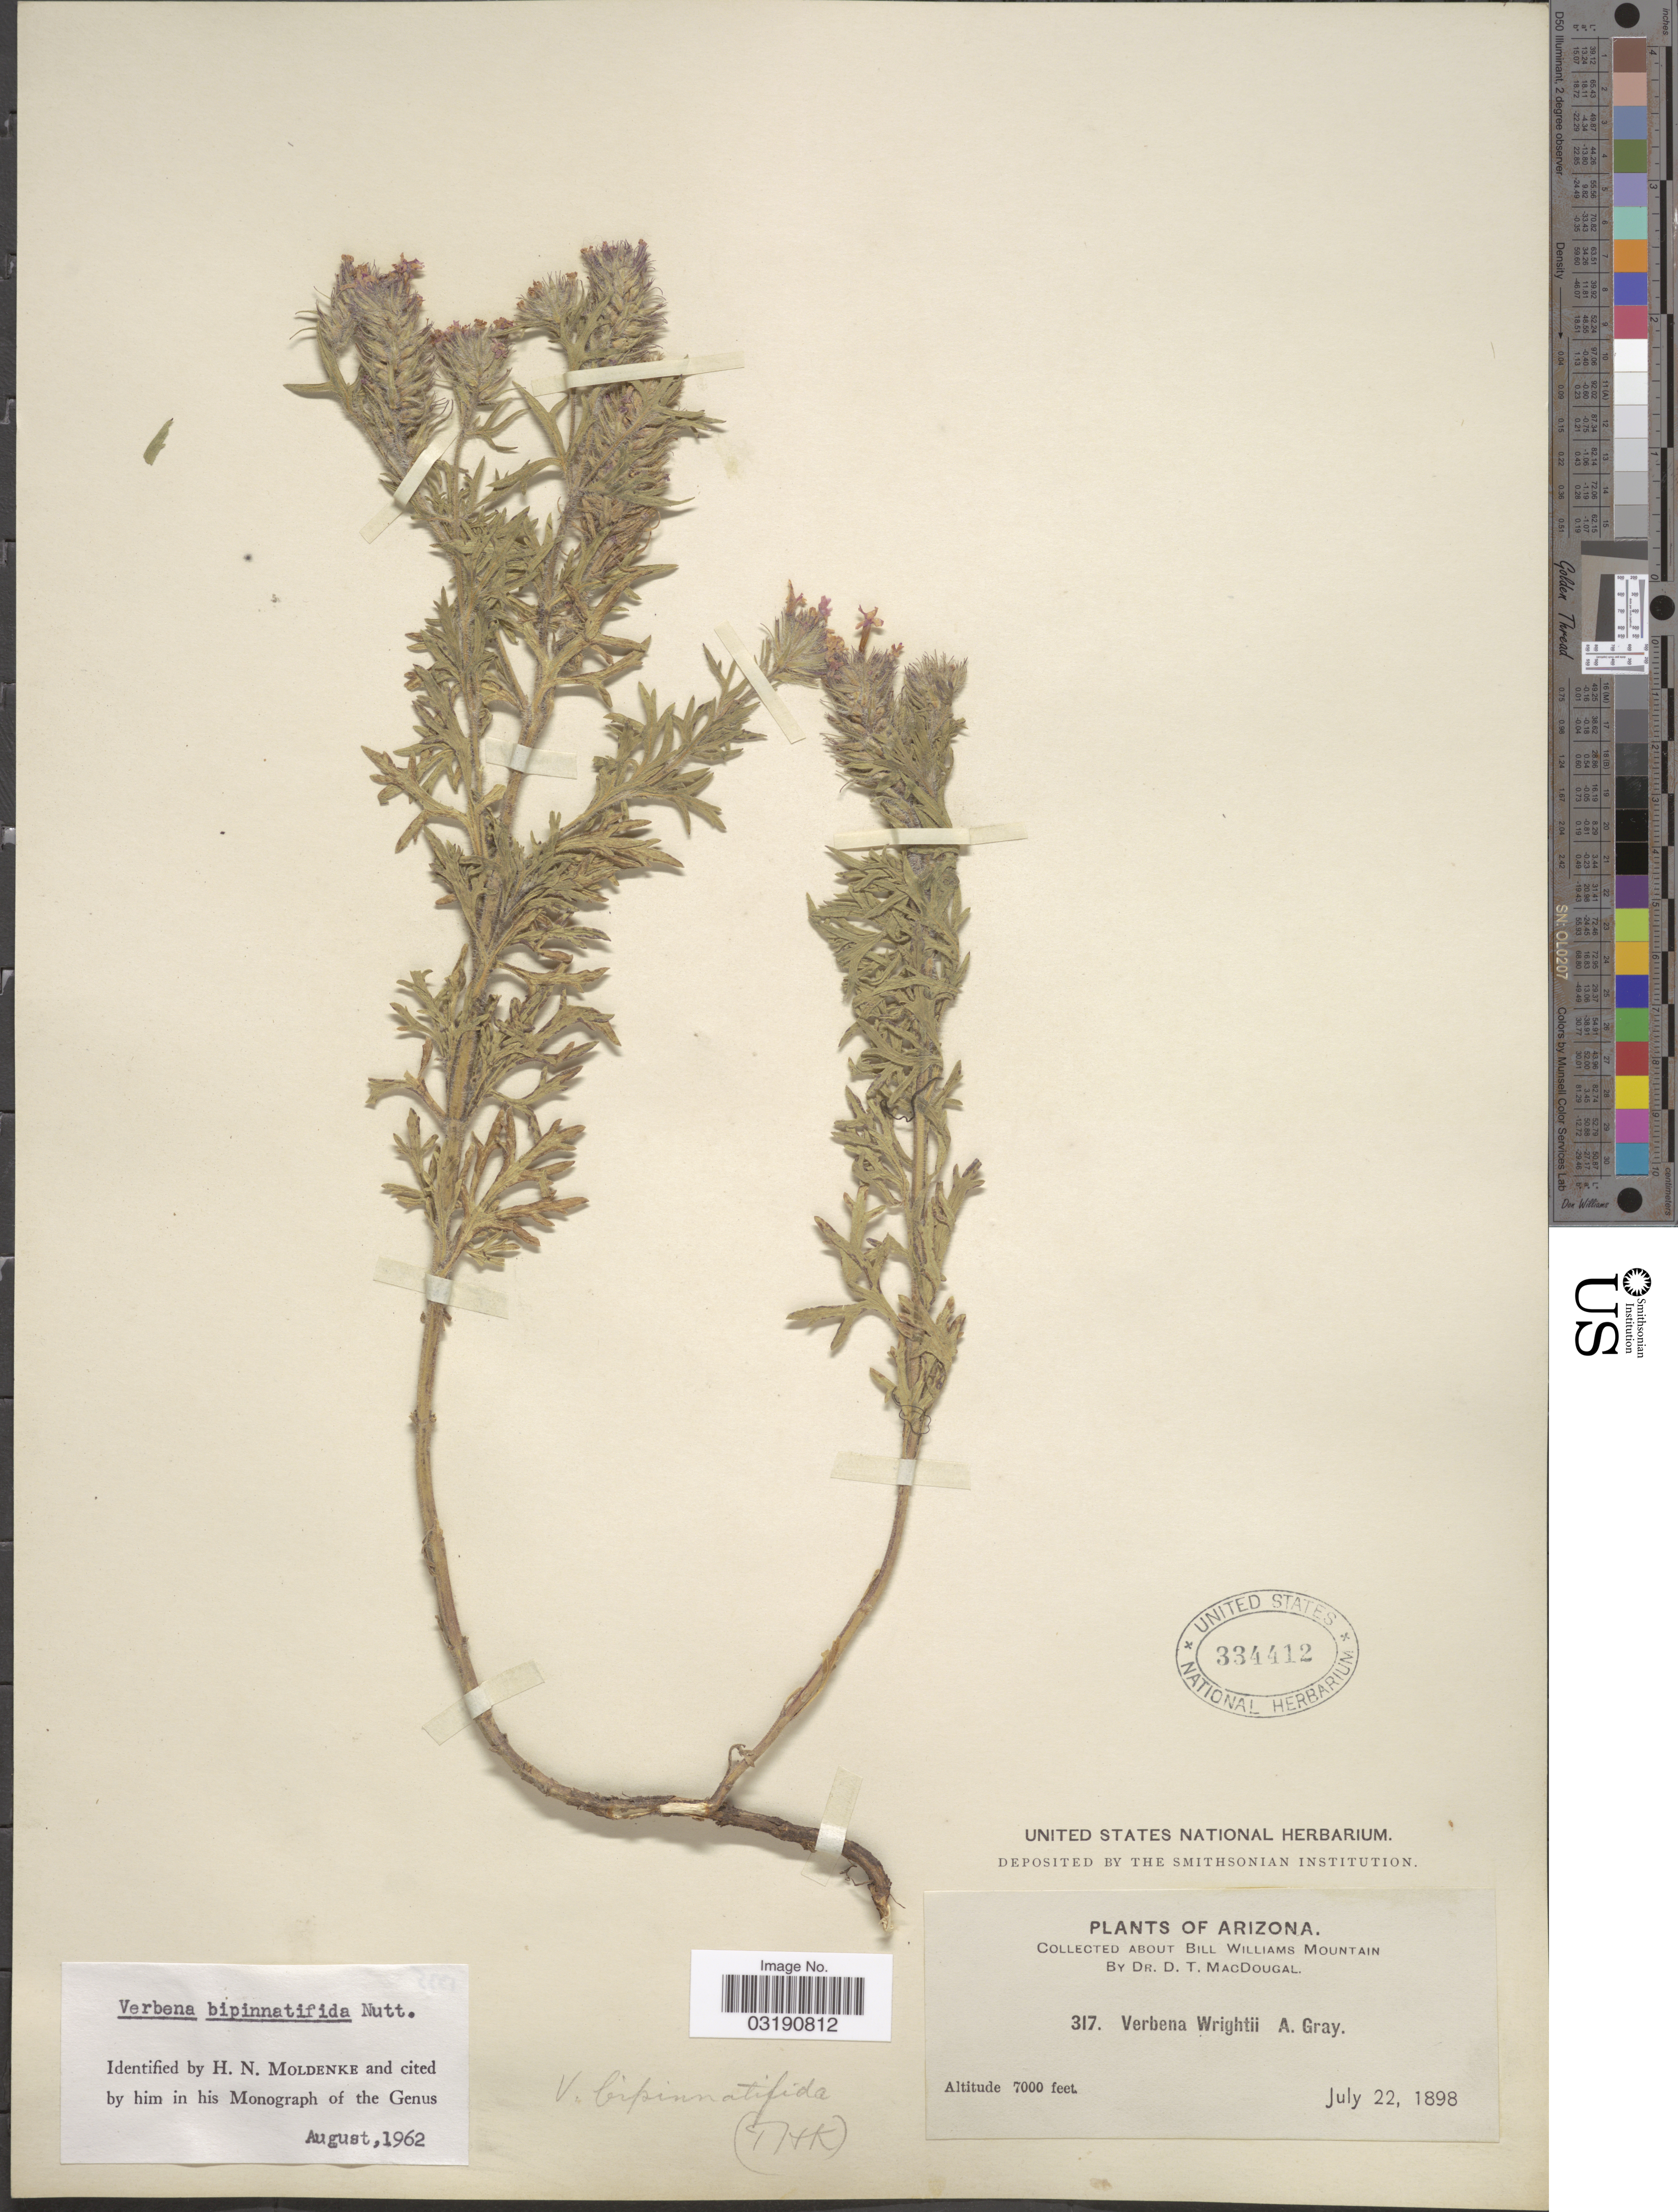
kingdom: Plantae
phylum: Tracheophyta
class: Magnoliopsida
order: Lamiales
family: Verbenaceae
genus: Verbena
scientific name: Verbena bipinnatifida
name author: (Schauer) Nutt.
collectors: D. T. MacDougal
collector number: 317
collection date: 1898-07-22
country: United States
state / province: Arizona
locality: About Bill Williams Mountain.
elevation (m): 2134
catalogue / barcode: US 334412